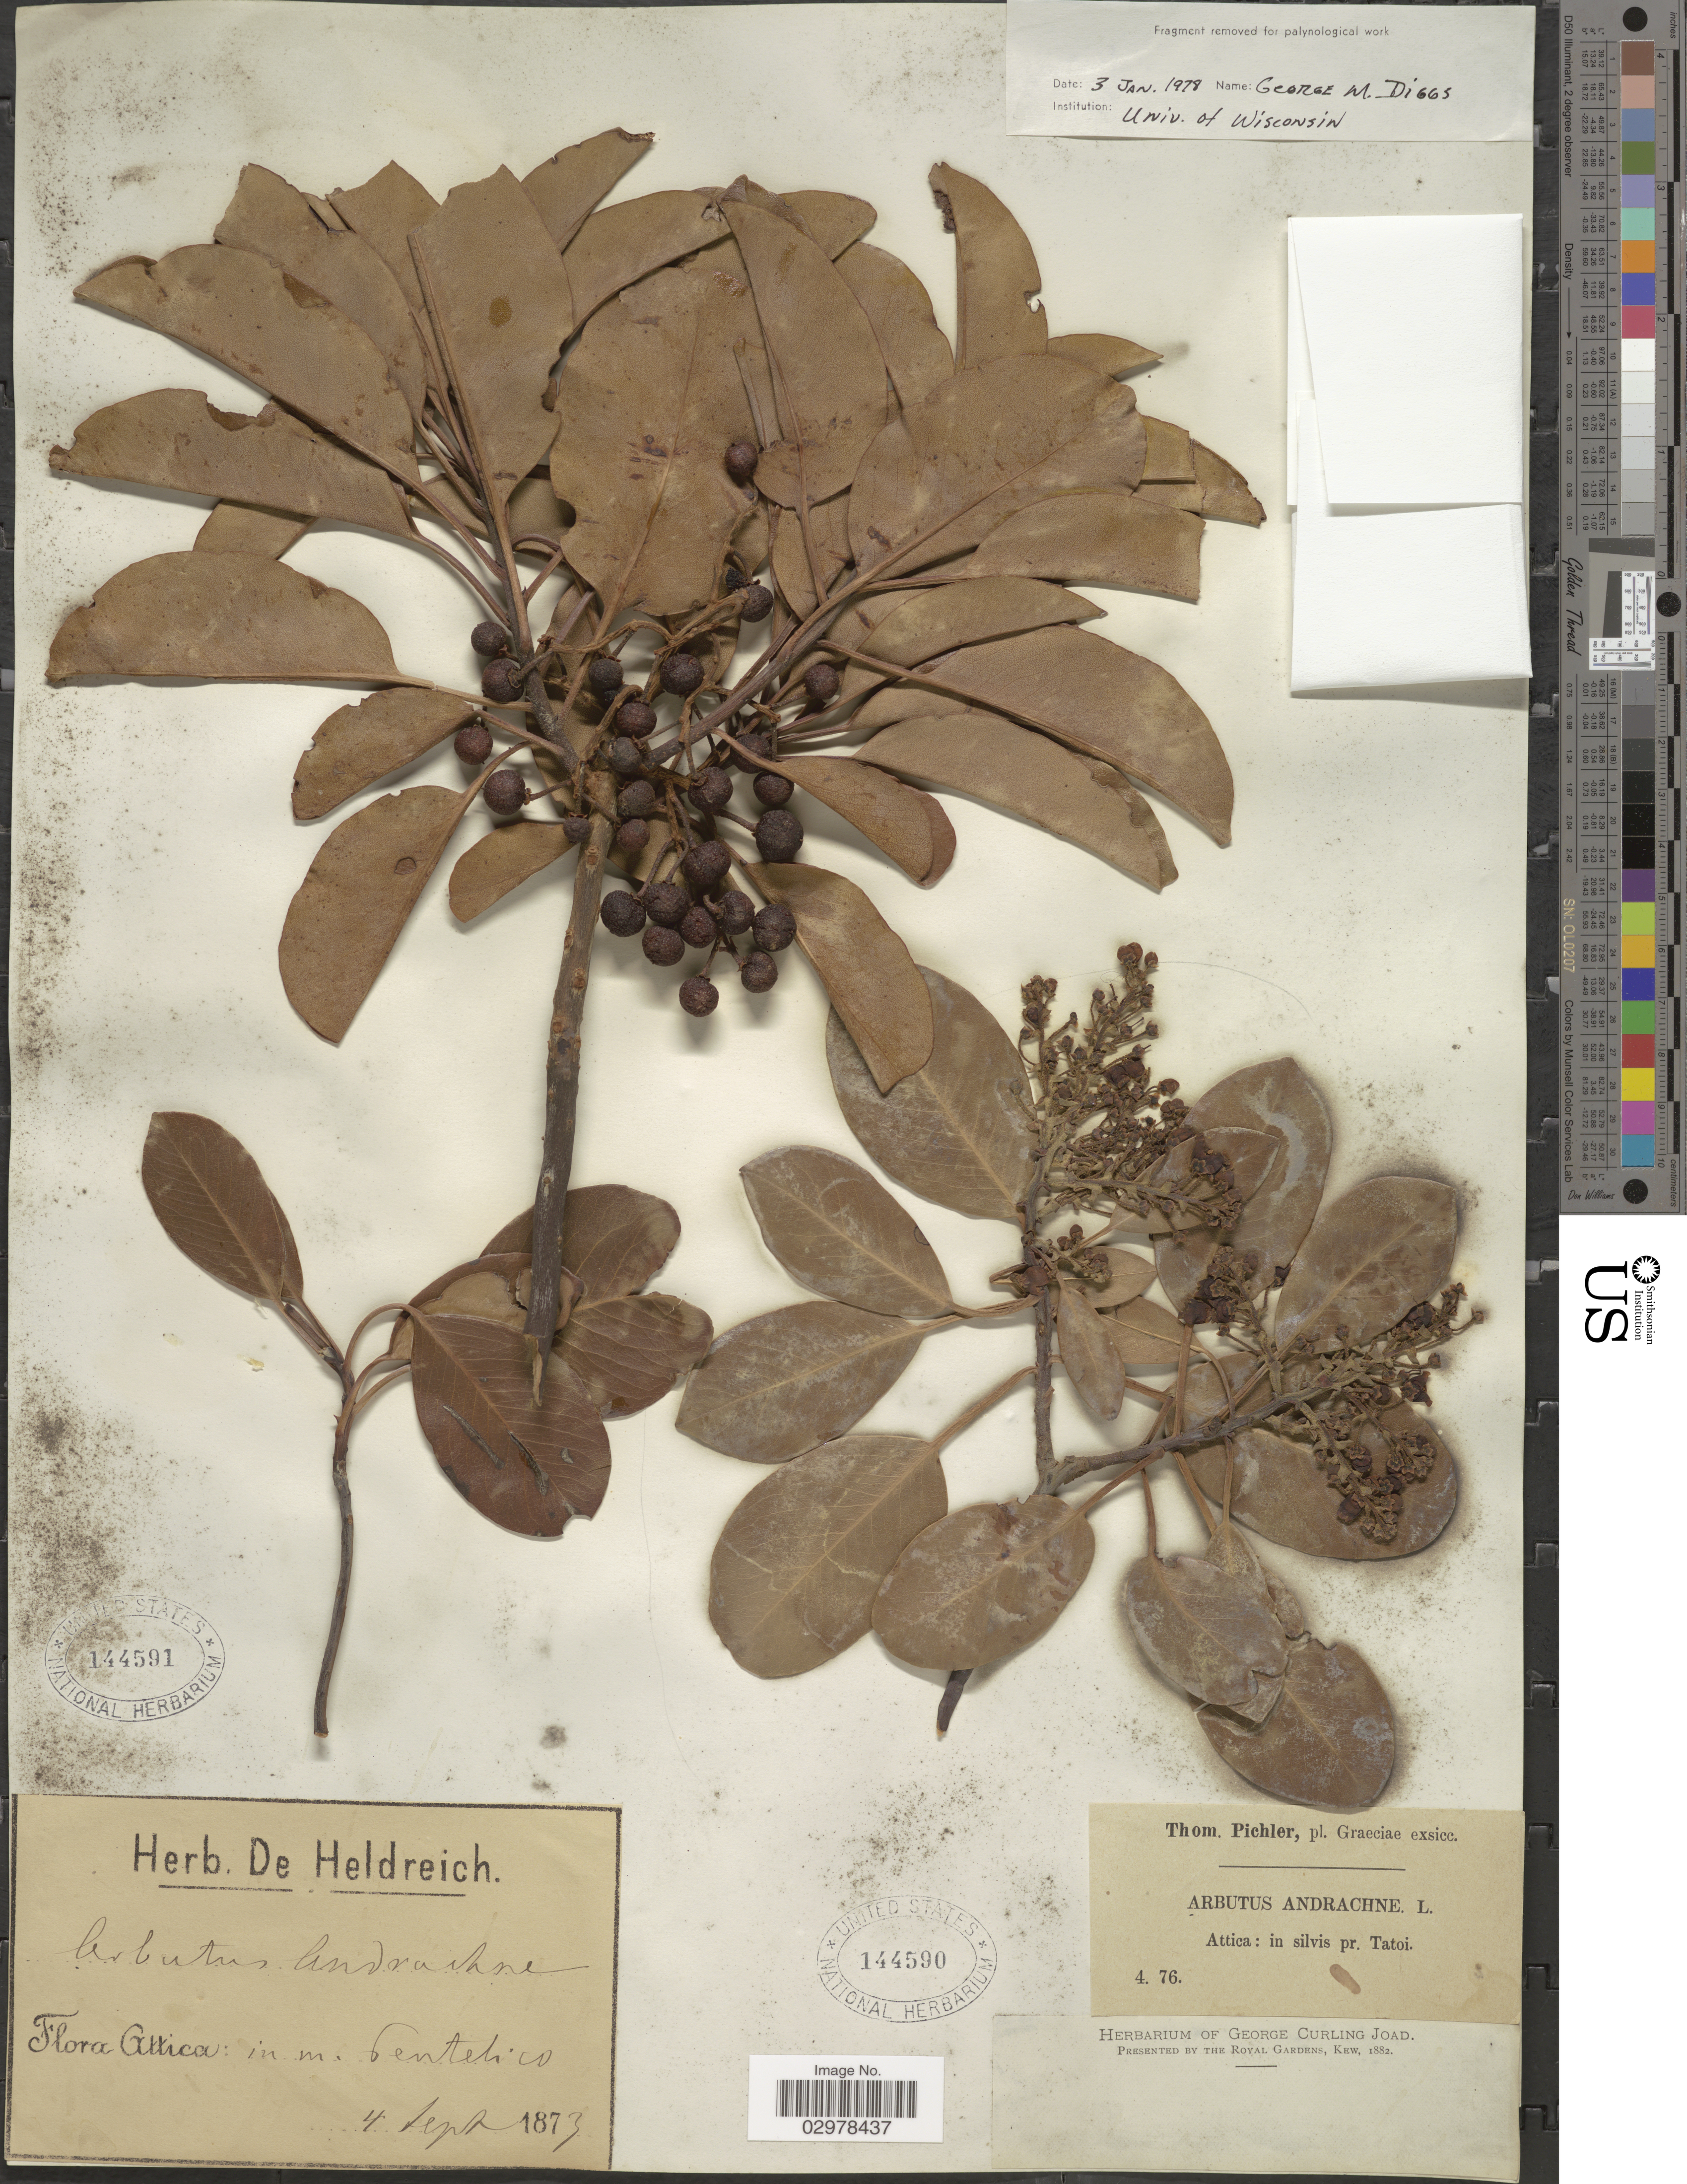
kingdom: Plantae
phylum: Tracheophyta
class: Magnoliopsida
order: Ericales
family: Ericaceae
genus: Arbutus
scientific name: Arbutus andrachne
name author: L.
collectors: ex herb. De Heldreich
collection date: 1873-09-04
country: Greece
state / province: Attica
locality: In m. Centetico.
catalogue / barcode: US 144591